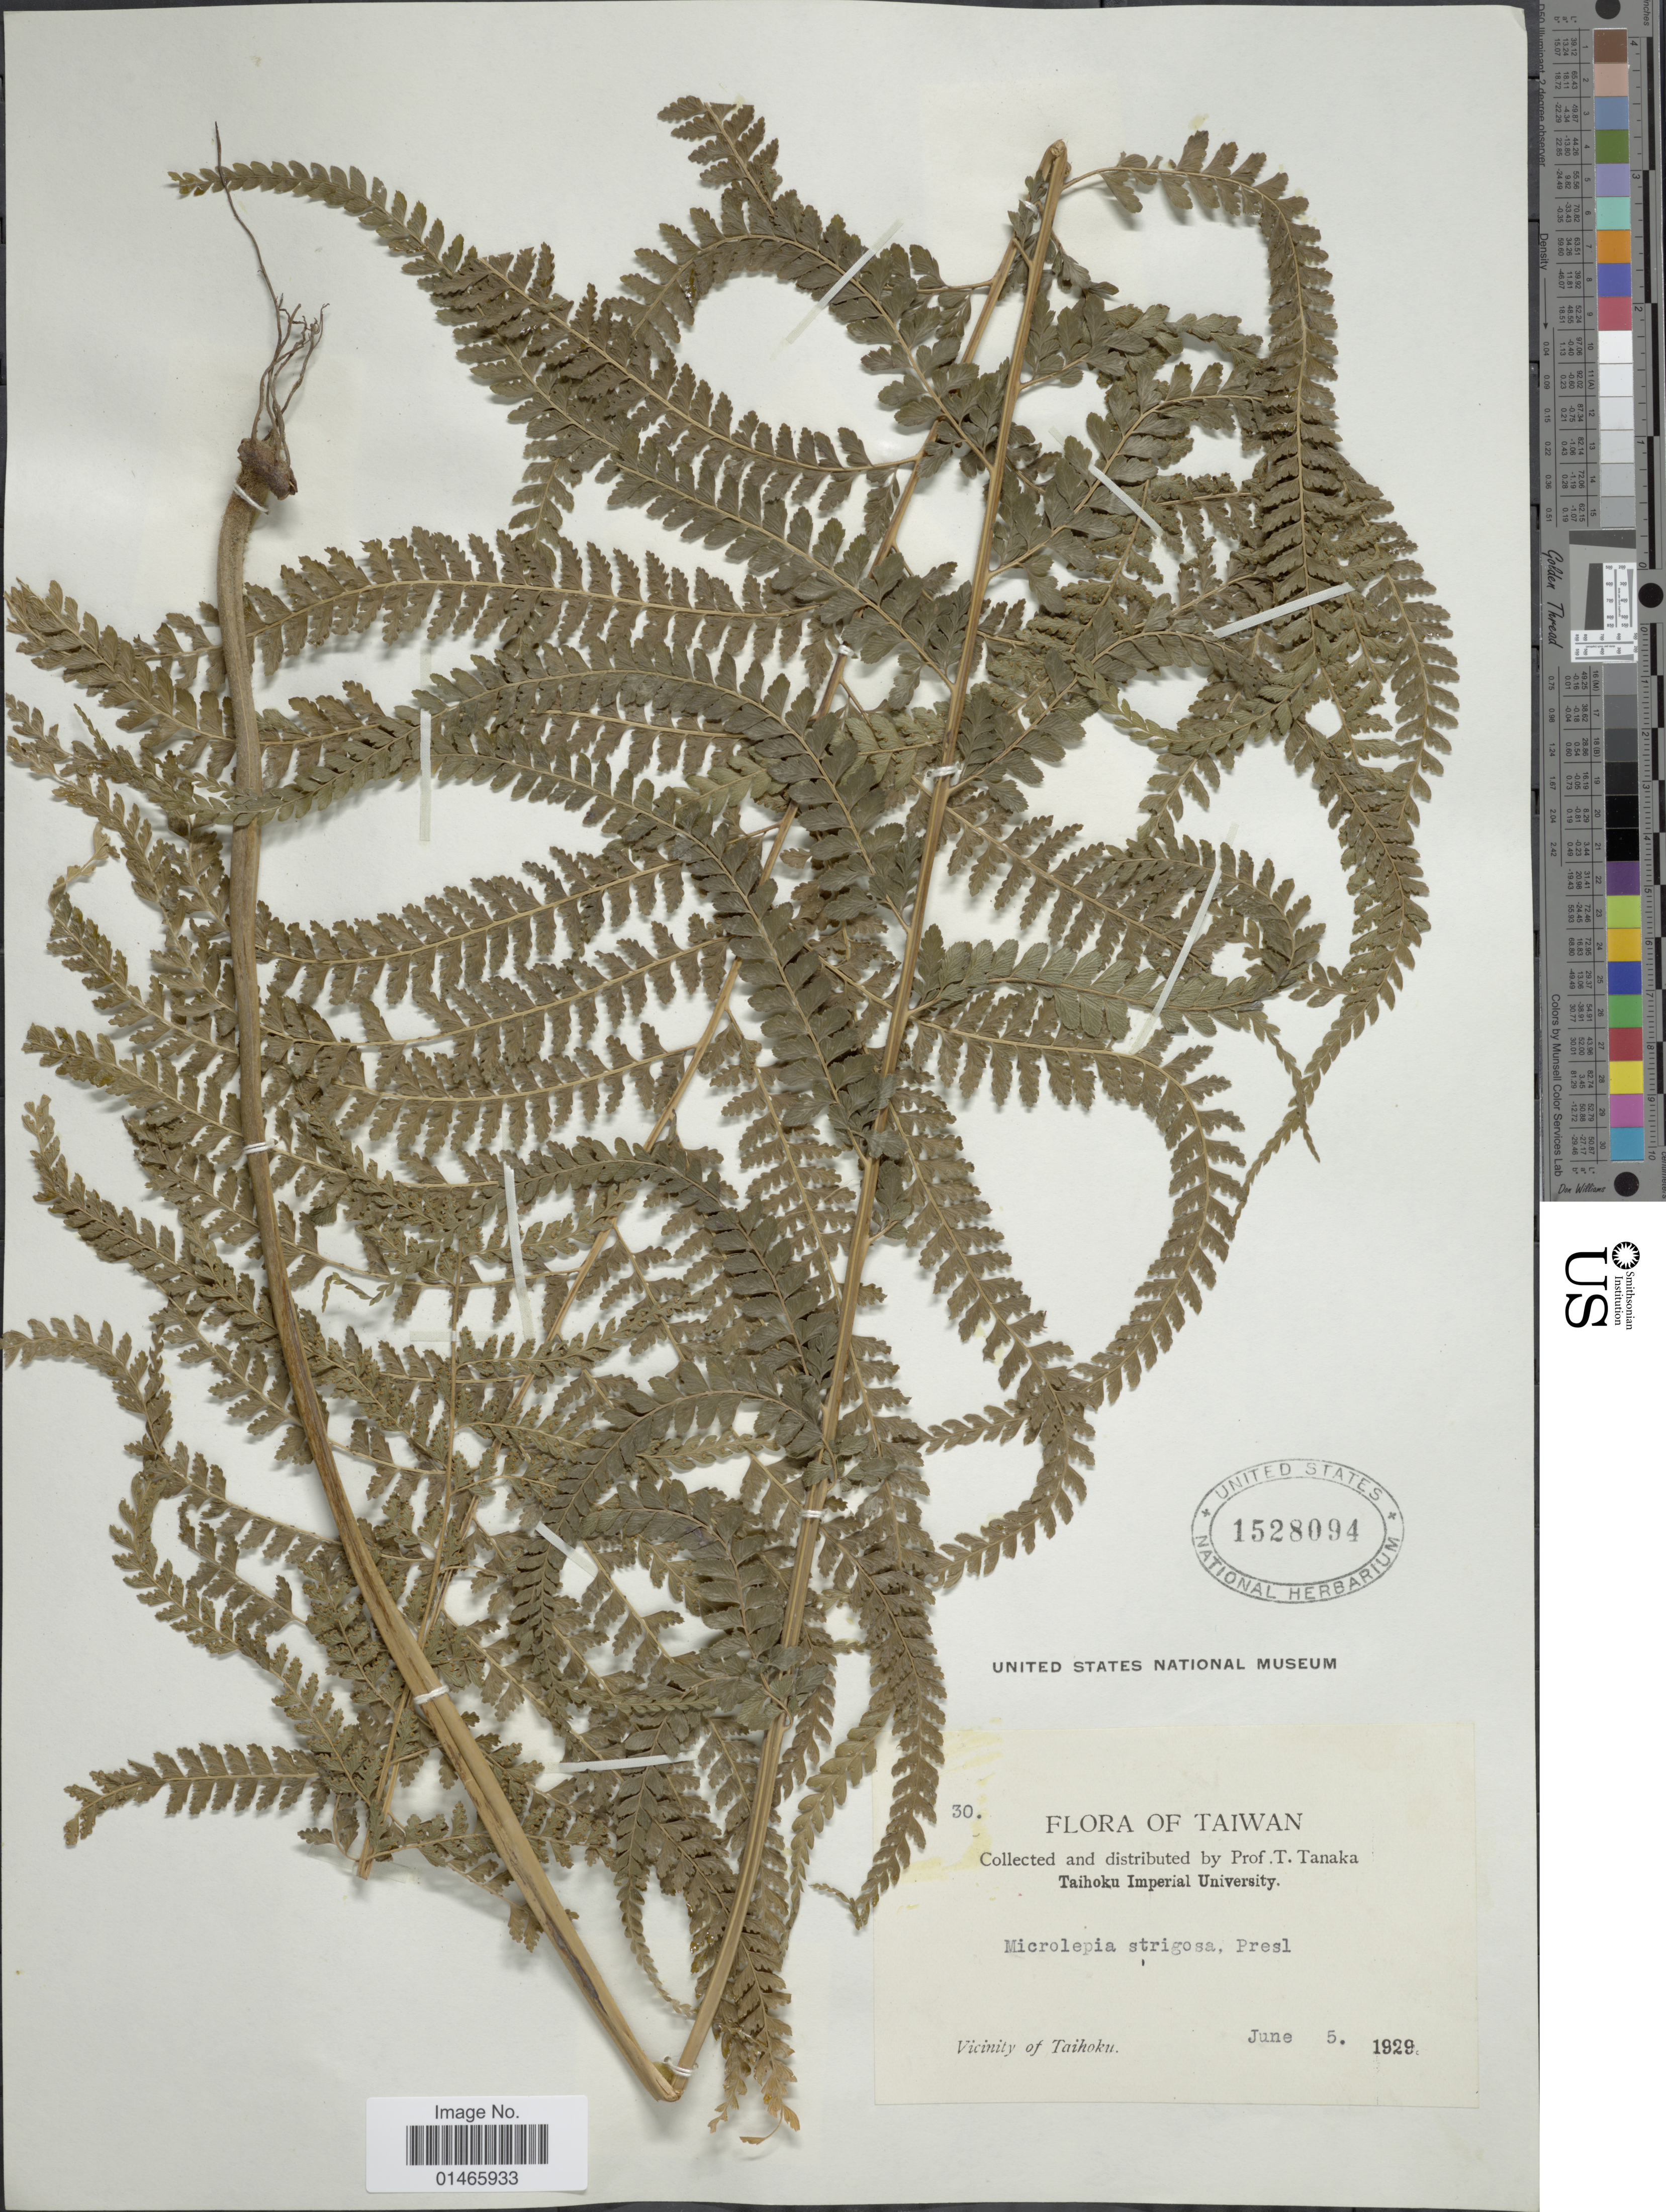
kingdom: Plantae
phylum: Tracheophyta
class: Polypodiopsida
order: Polypodiales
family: Dennstaedtiaceae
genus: Microlepia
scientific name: Microlepia strigosa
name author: (Thunb.) J. Presl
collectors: T. Tanaka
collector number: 30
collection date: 1929-06-05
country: Taiwan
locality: Vicinity of Taihoku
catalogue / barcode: US 1528094